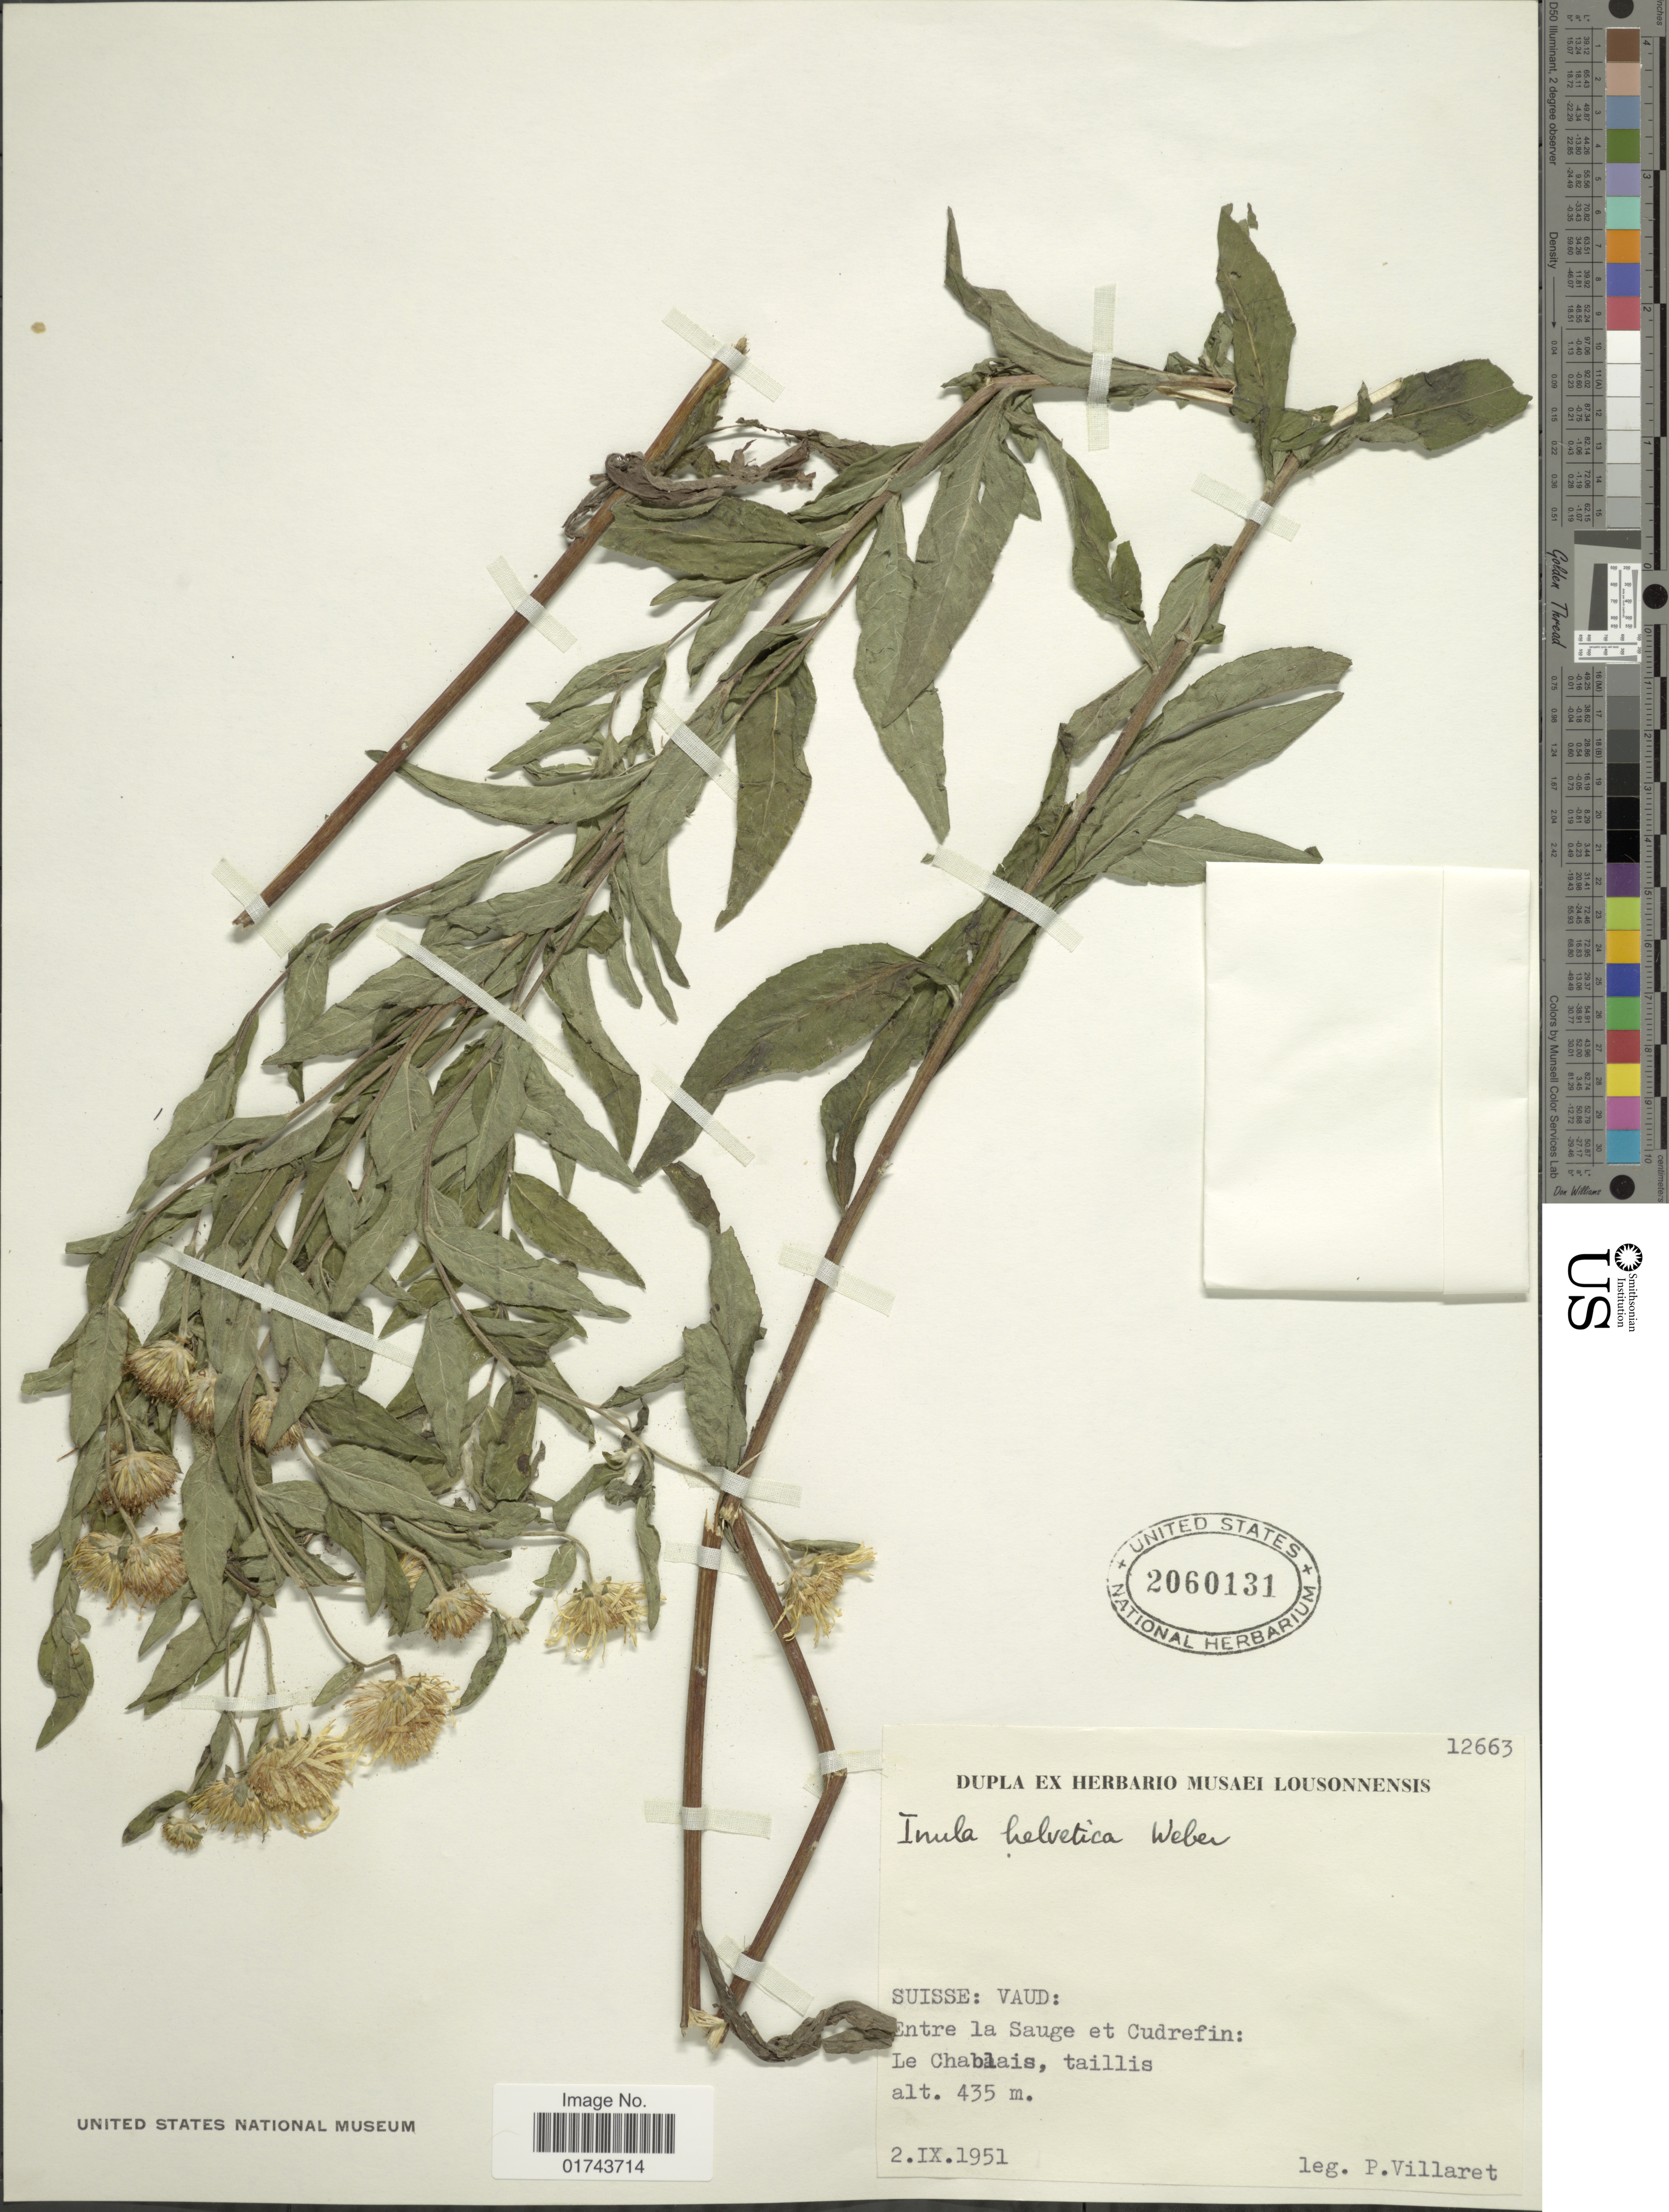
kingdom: Plantae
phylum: Tracheophyta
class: Magnoliopsida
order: Asterales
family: Asteraceae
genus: Inula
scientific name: Inula helvetica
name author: G.H. Weber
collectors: P. Villaret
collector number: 12663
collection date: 1951-09-02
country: Switzerland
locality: Suisse: Vaud: Entre la Sauge et Cudrefin: Le Chablais, taillis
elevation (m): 435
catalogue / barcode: US 2060131